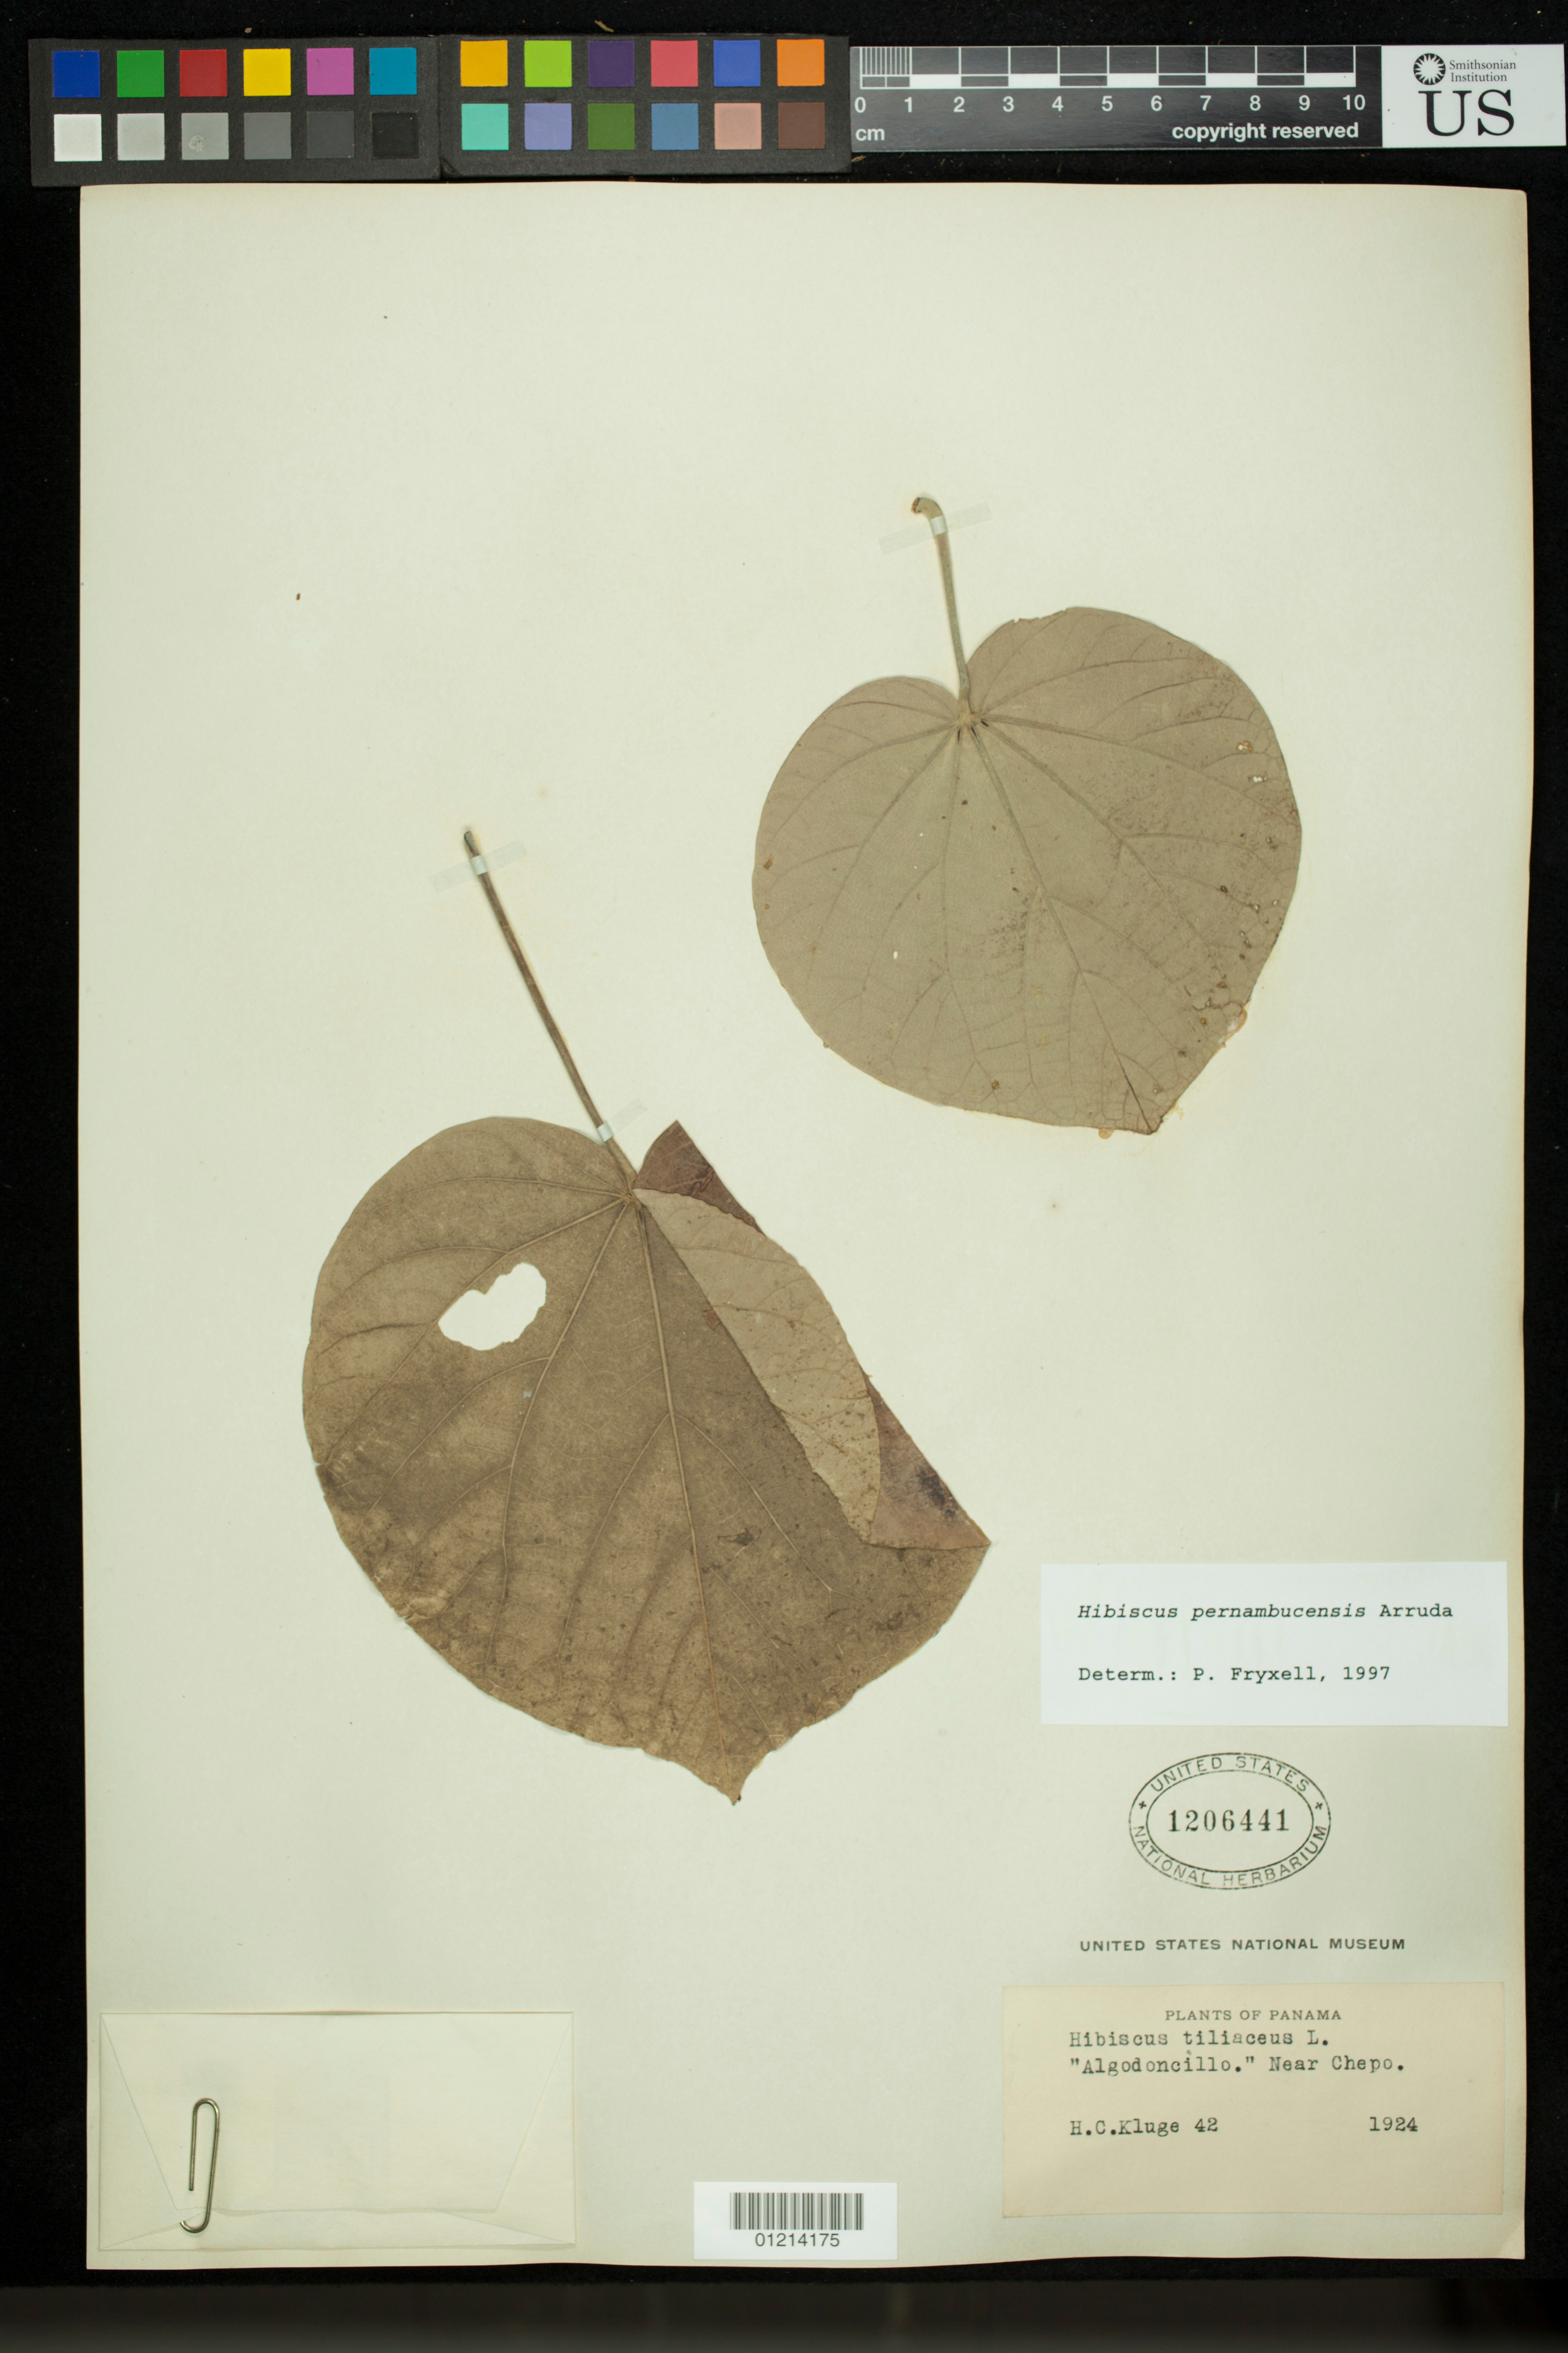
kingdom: Plantae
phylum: Tracheophyta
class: Magnoliopsida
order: Malvales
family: Malvaceae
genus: Talipariti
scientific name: Talipariti tiliaceum var. tiliaceum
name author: (L.) Fryxell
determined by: Dorr, Laurence J., Curator (BOT), Smithsonian Institution - National Museum of Natural History (UNITED STATES)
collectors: H. C. Kluge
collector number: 42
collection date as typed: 1924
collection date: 1924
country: Panama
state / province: Panamá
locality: Near Chepo.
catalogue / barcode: US 1206441